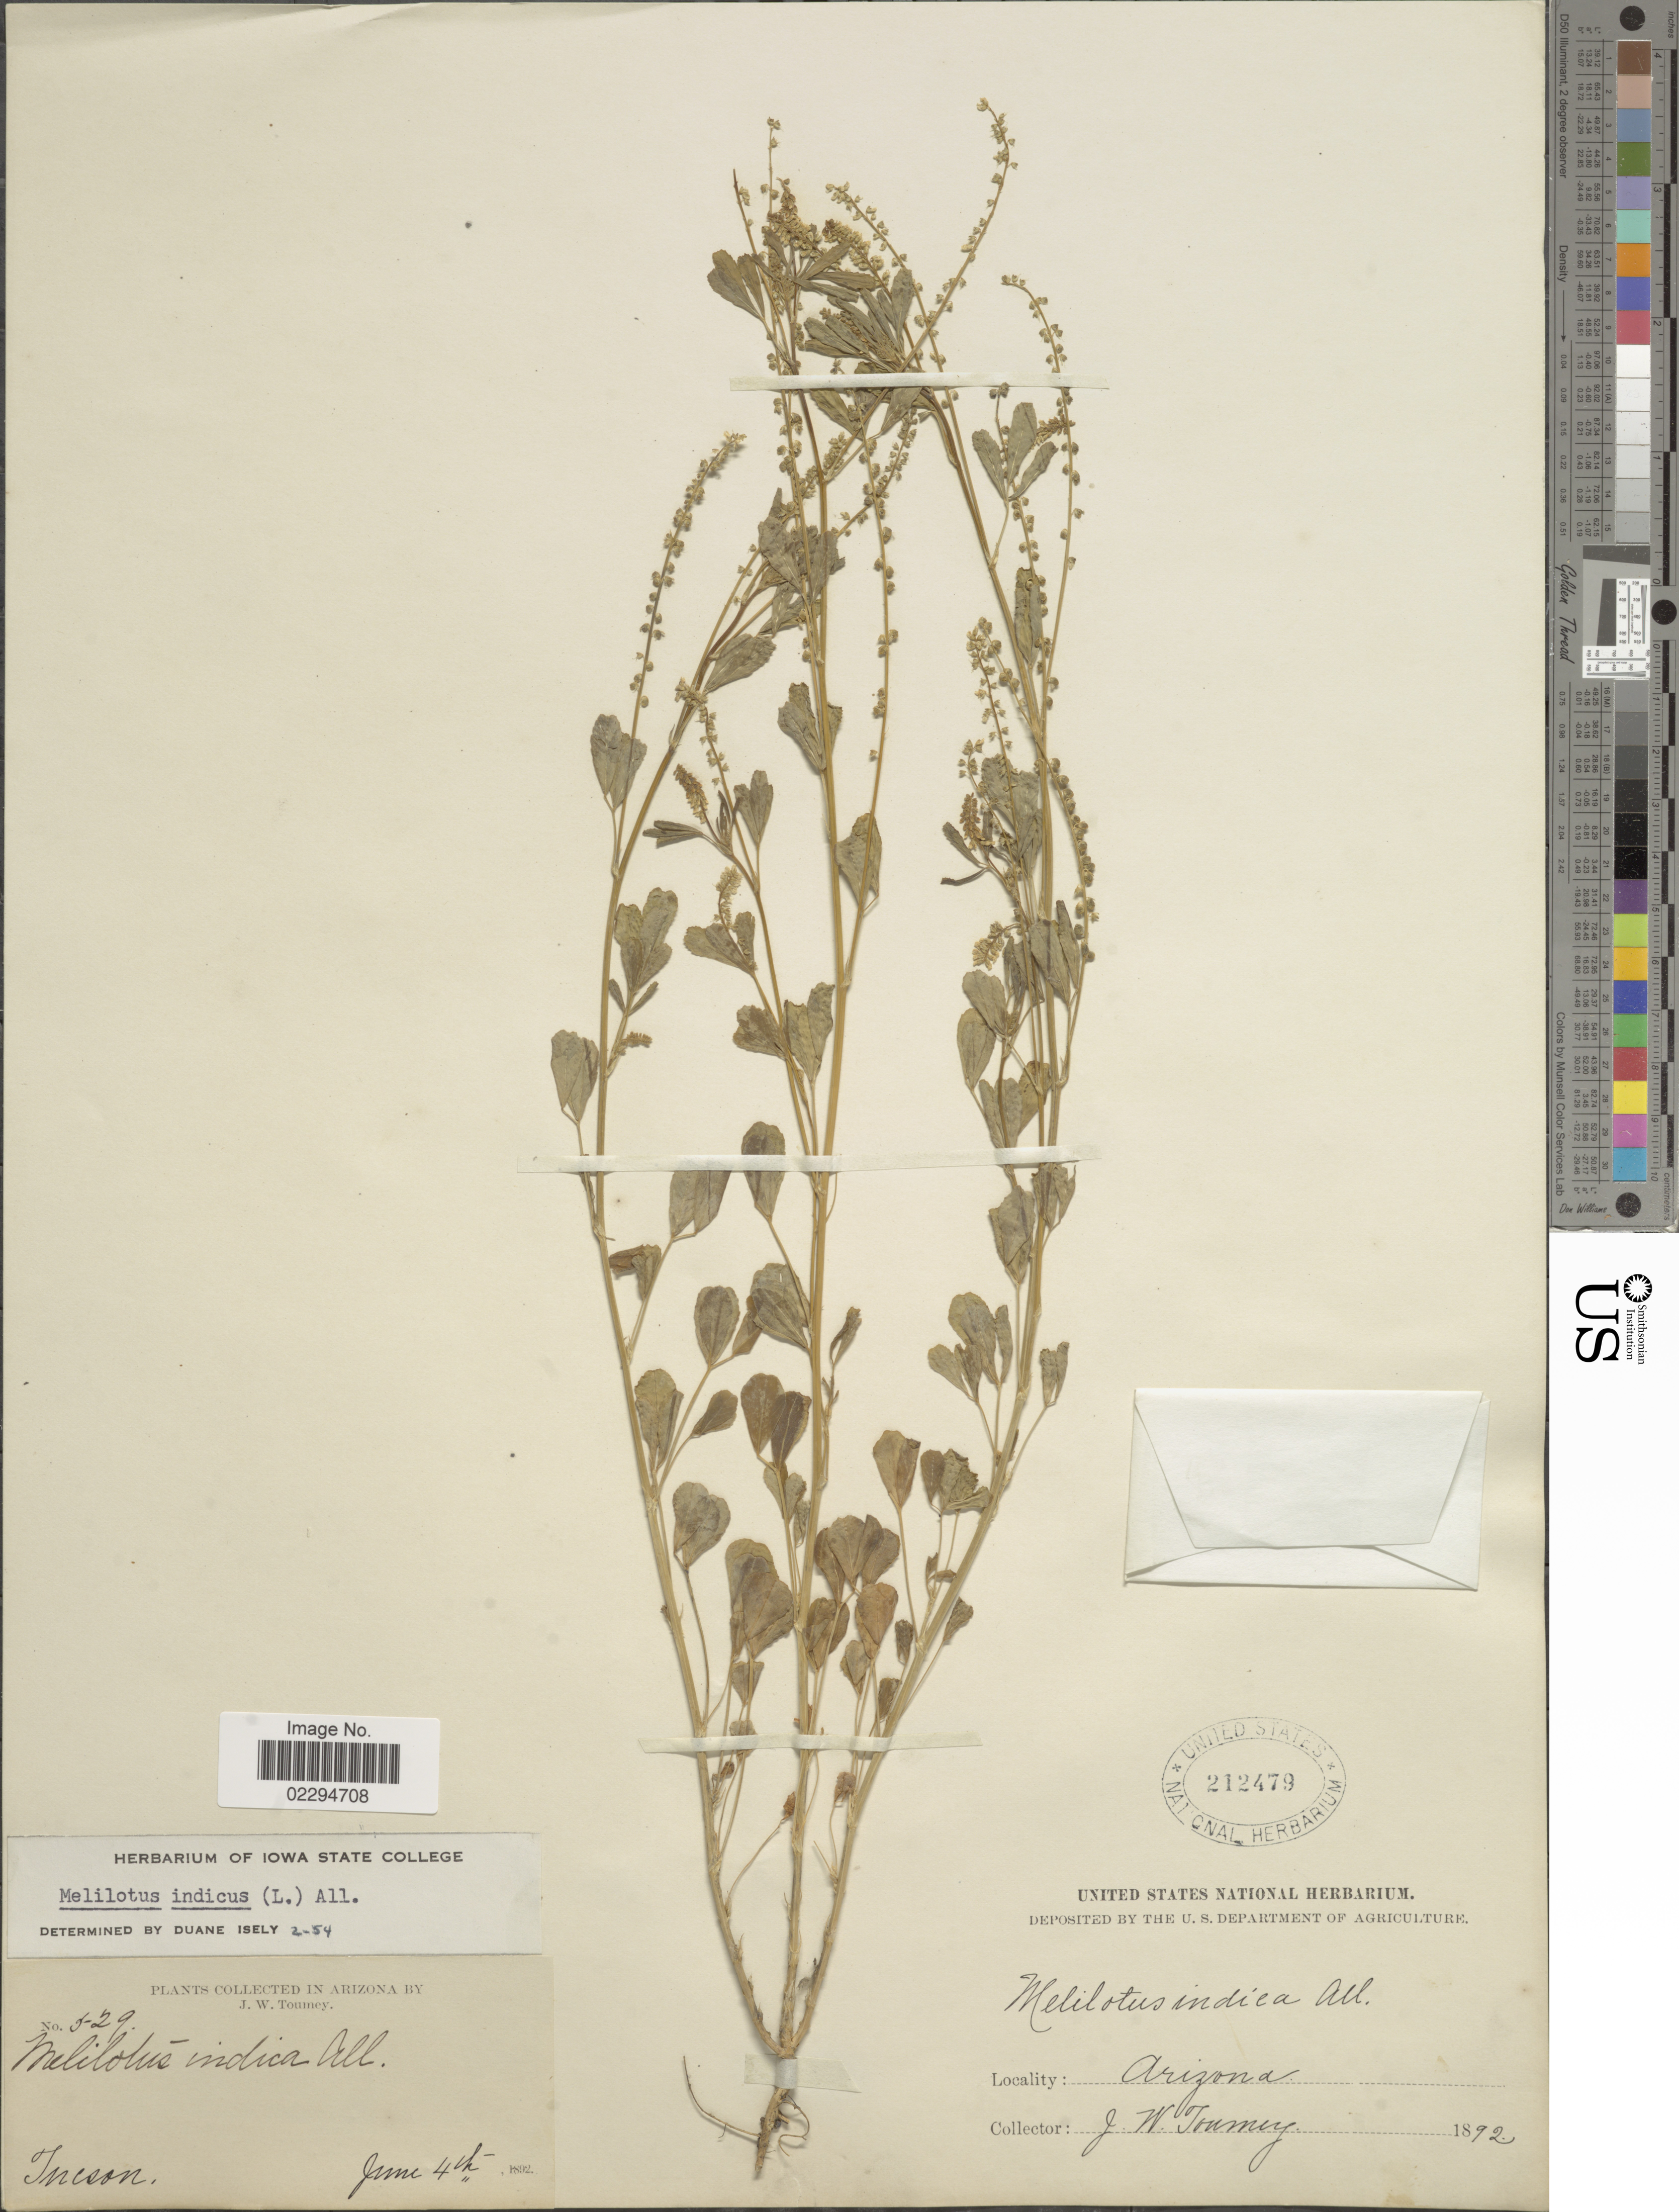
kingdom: Plantae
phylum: Tracheophyta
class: Magnoliopsida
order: Fabales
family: Fabaceae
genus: Melilotus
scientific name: Melilotus indicus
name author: (L.) All.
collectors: J. W. Toumey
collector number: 529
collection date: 1892-06-04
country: United States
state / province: Arizona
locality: Tucson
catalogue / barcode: US 212479